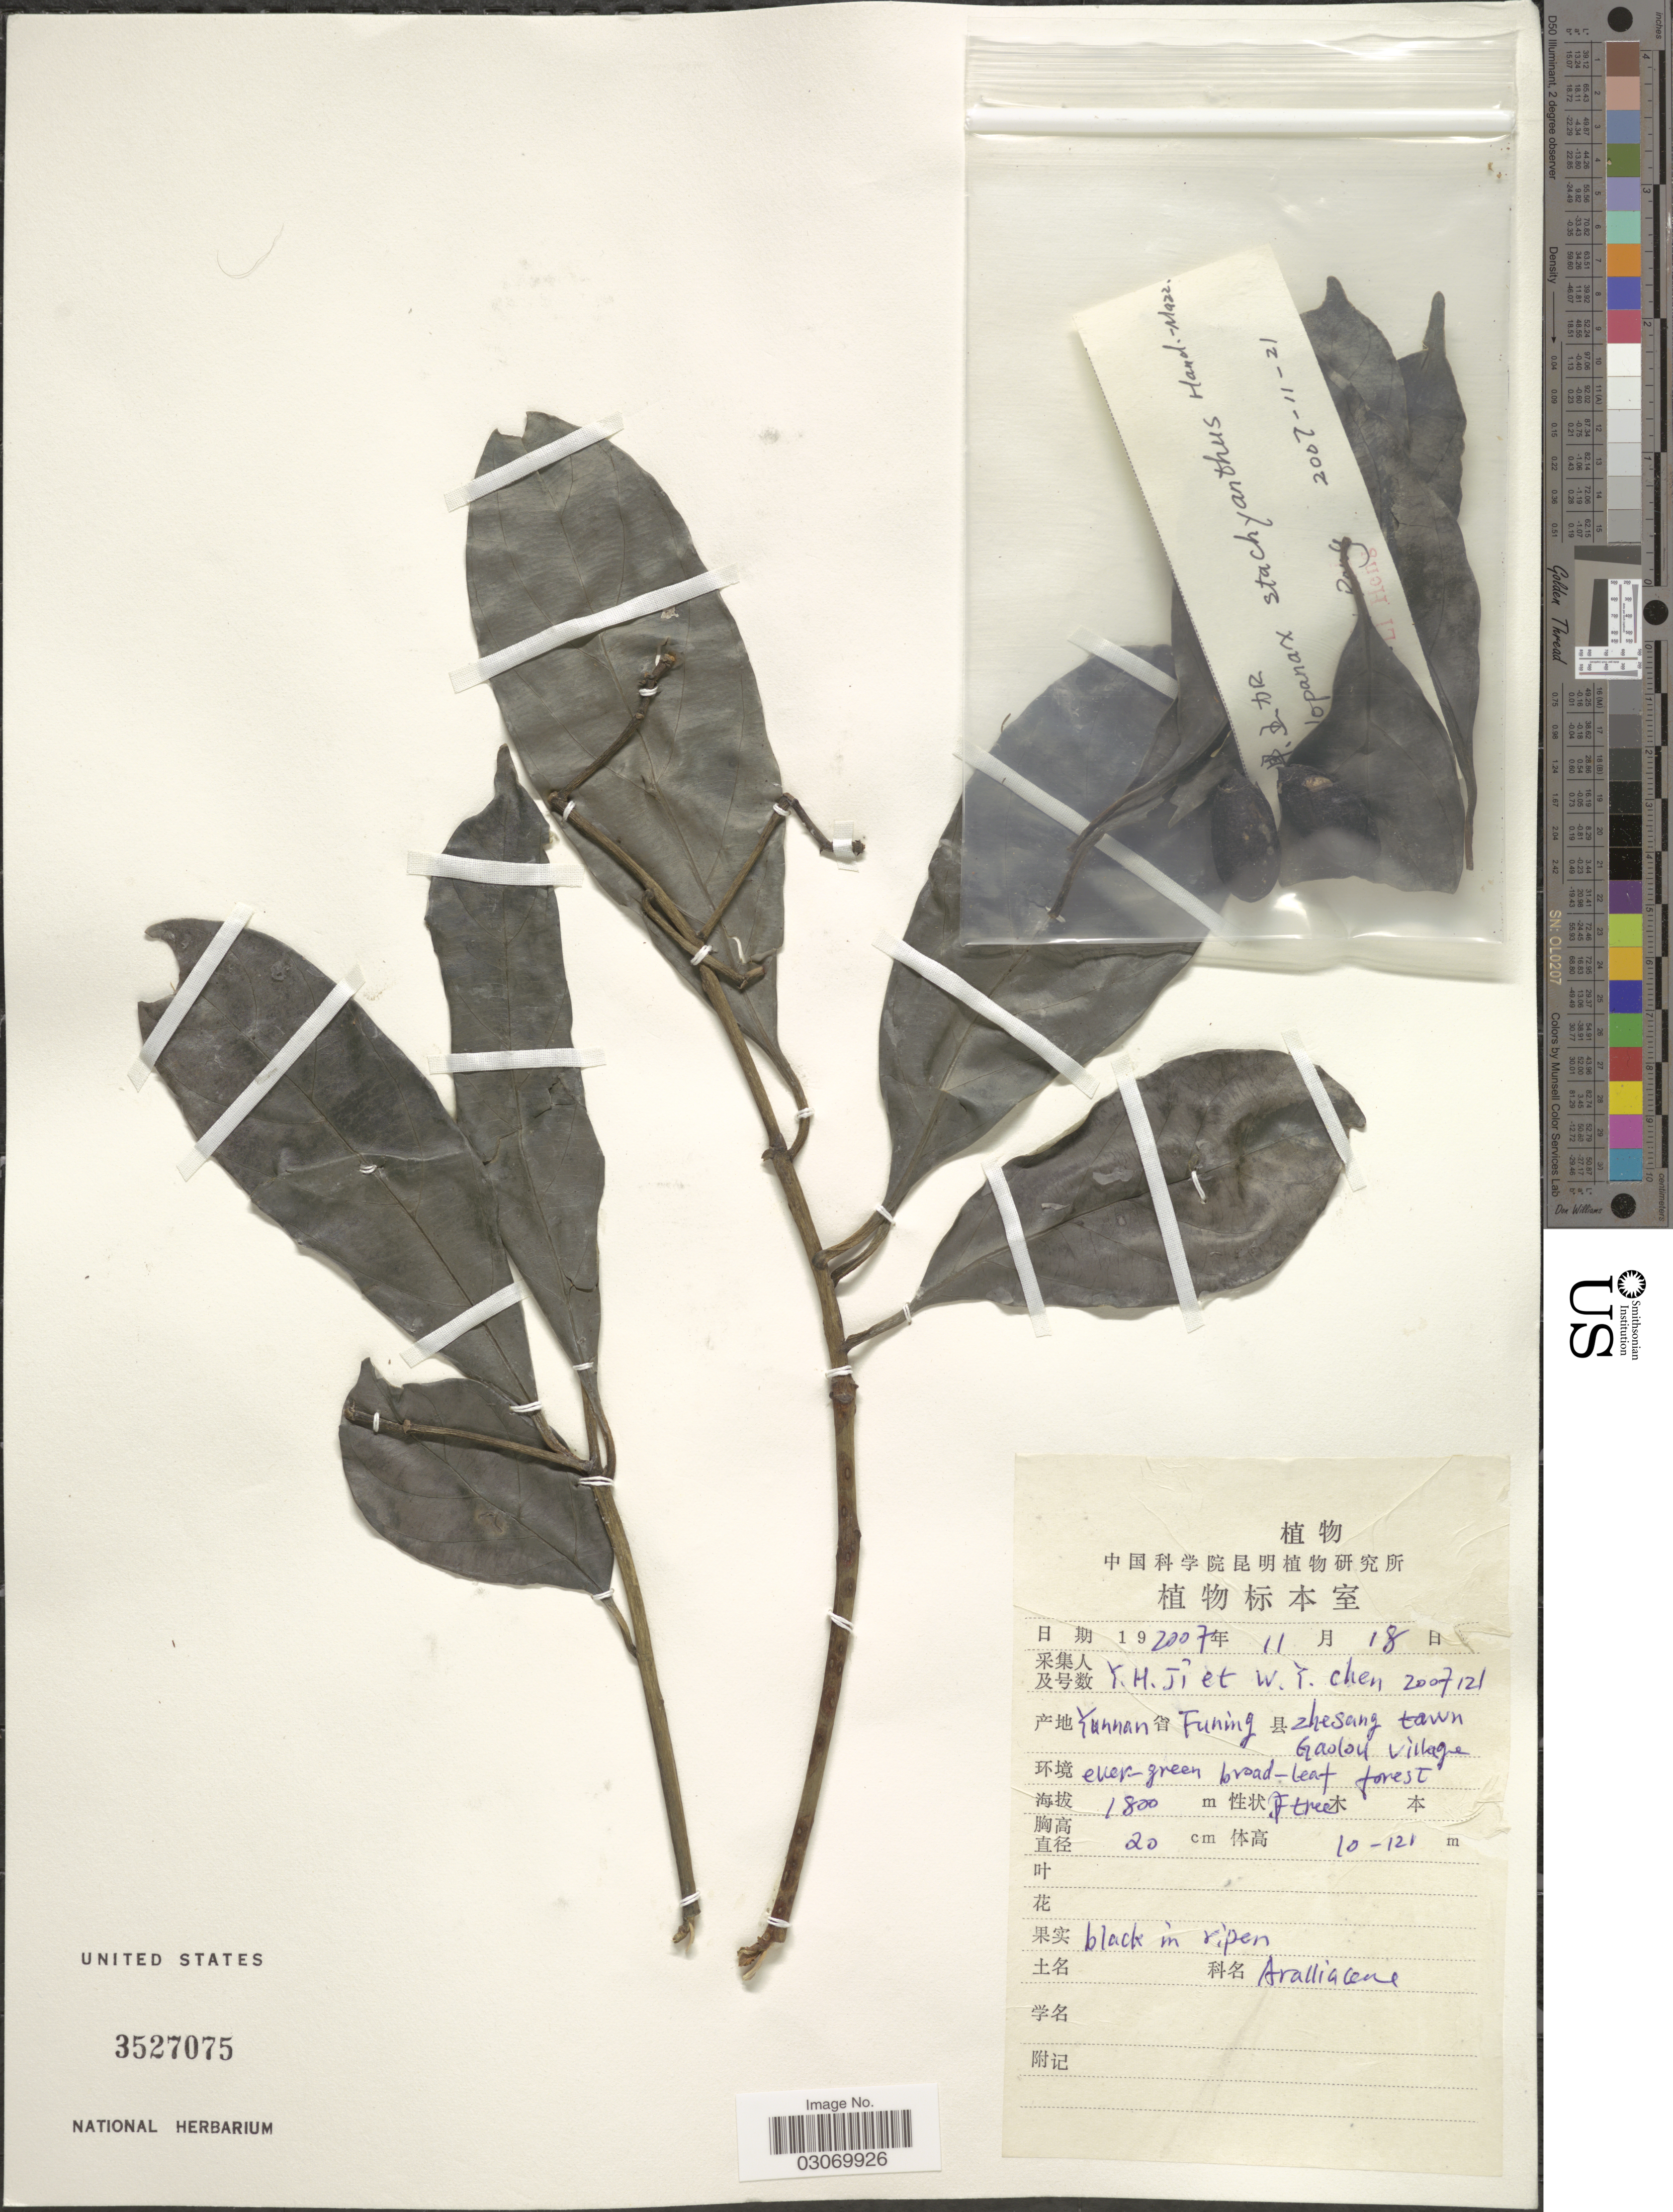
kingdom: Plantae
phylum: Tracheophyta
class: Magnoliopsida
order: Apiales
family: Araliaceae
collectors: Y. Ji & W. Chen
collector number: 2007121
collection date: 2007-11-18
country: China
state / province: Yunnan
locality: Yunnan, Funing, Zhesang town, Gaolou village.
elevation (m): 1800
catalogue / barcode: US 3527075